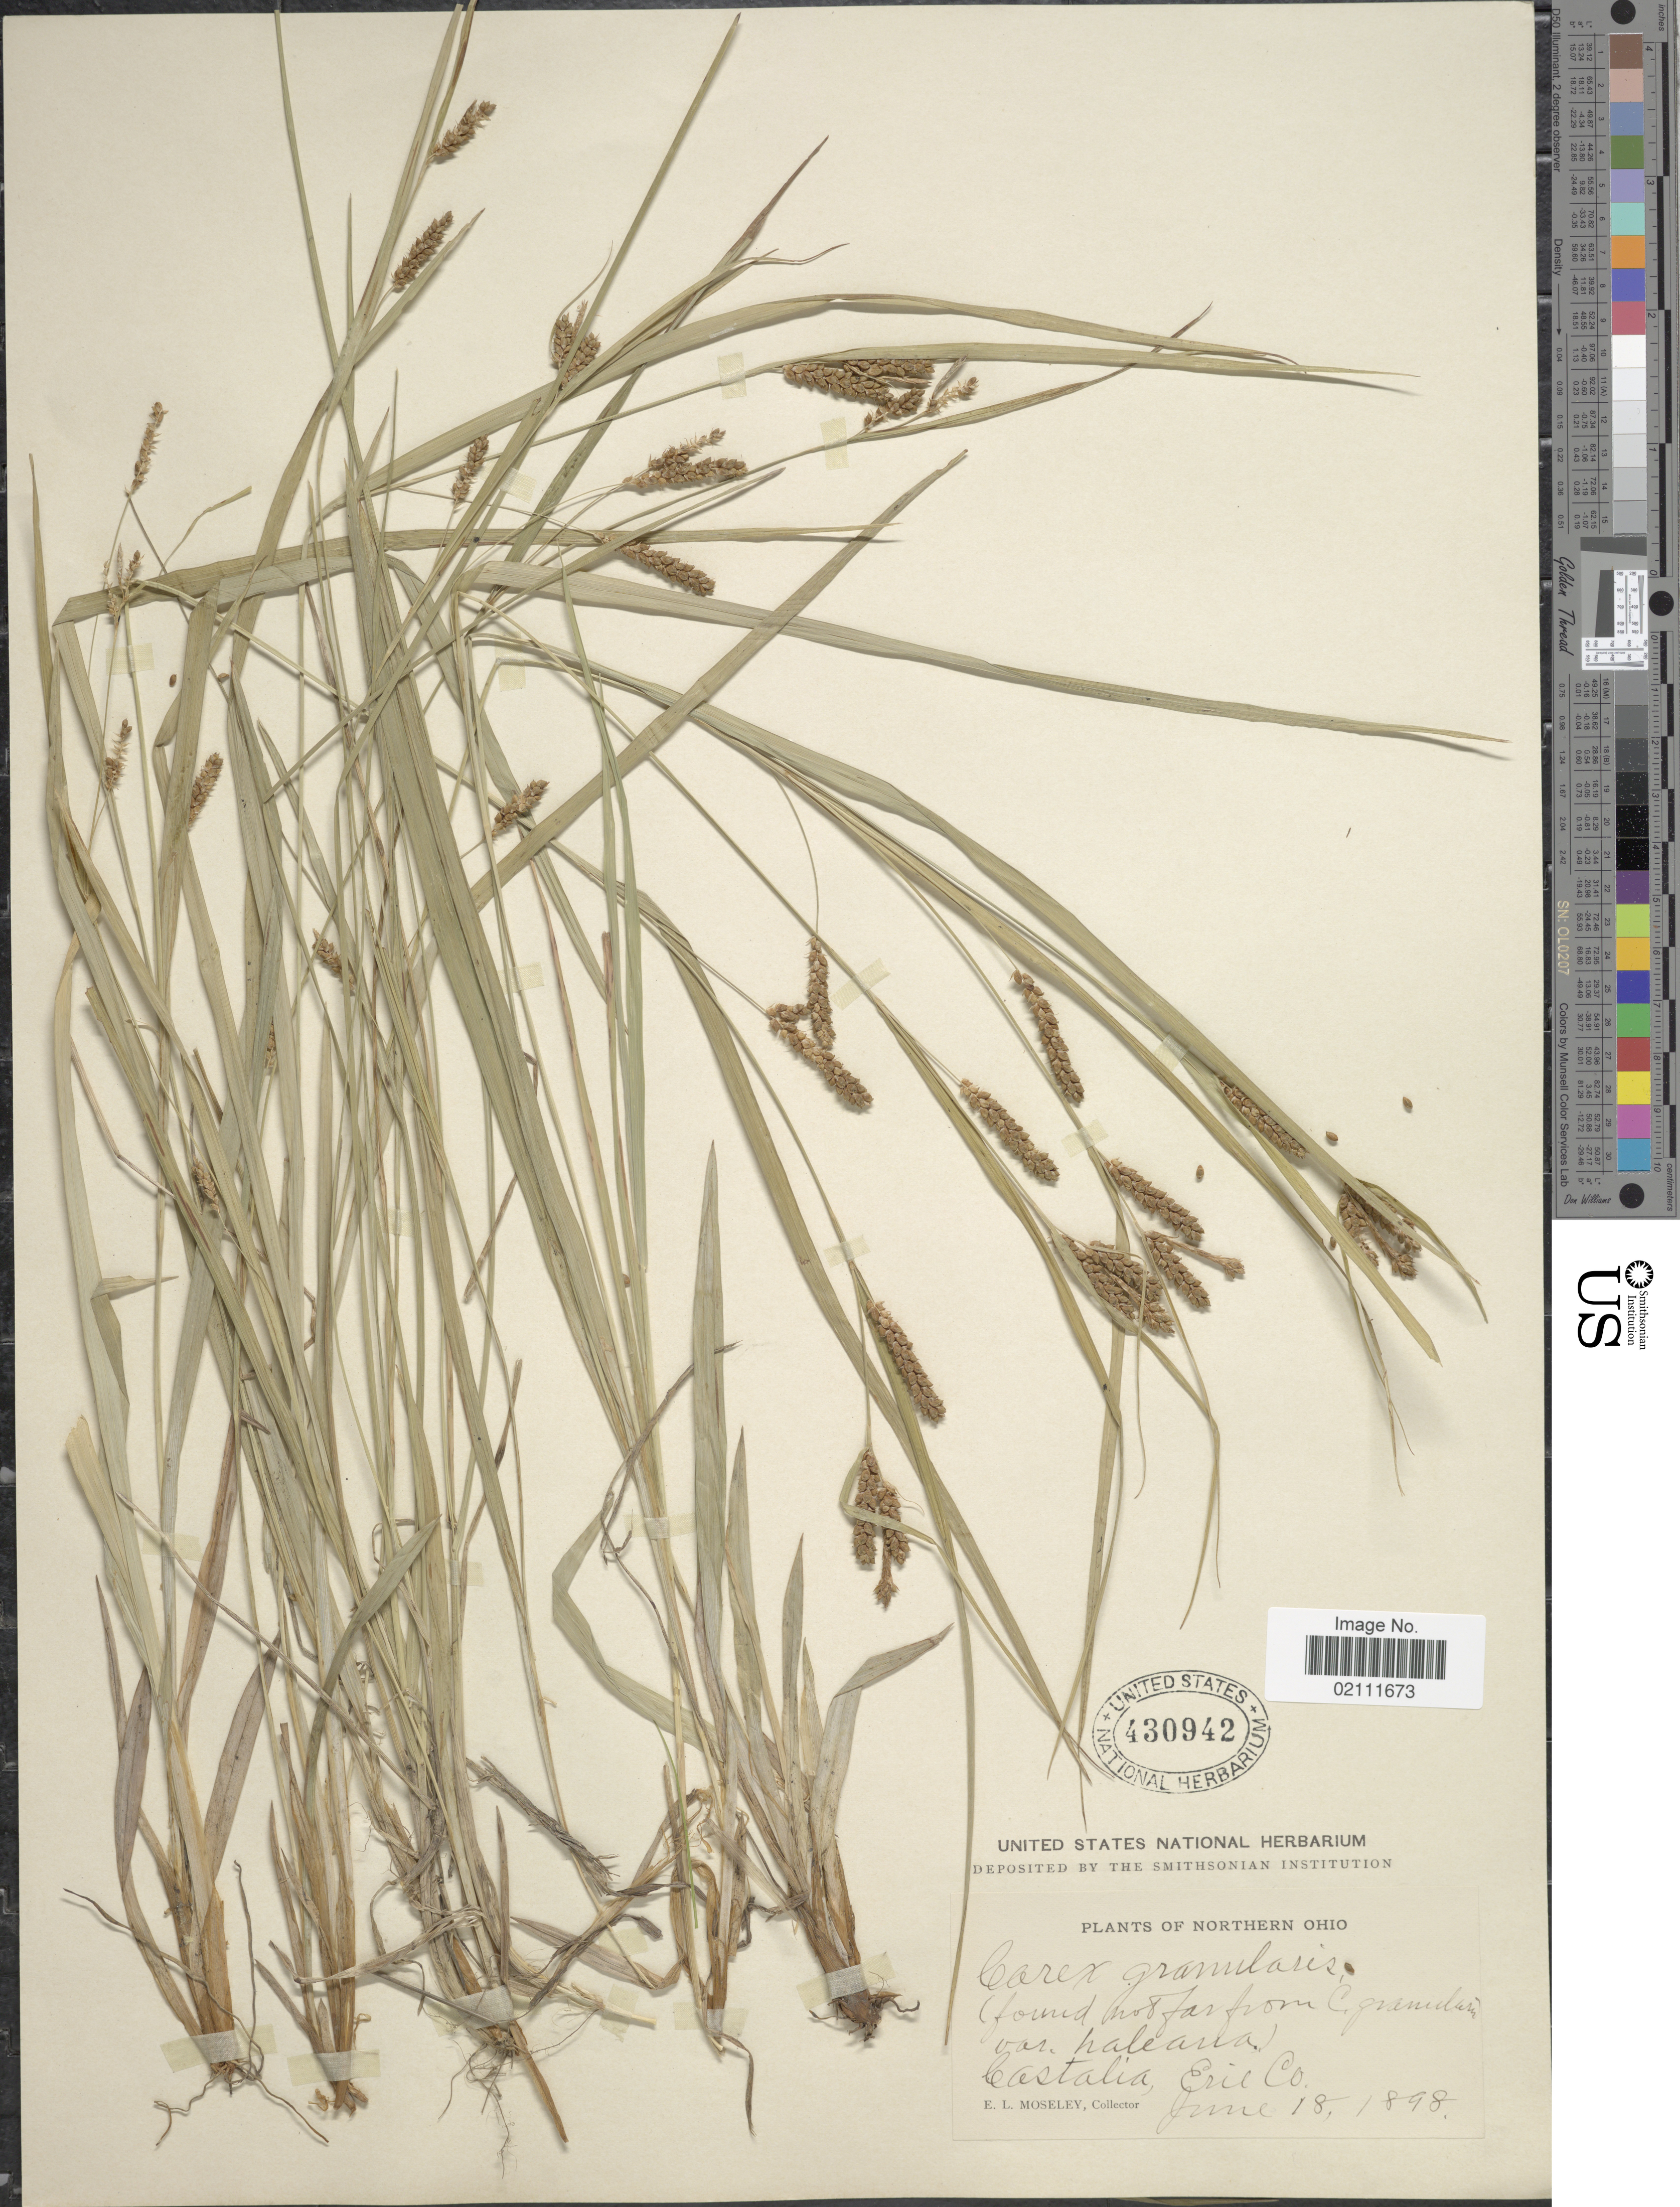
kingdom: Plantae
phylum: Tracheophyta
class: Liliopsida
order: Poales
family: Cyperaceae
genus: Carex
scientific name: Carex granularis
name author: Muhl. ex Willd.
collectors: E. Moseley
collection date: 1898-06-18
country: United States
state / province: Ohio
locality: Northern Ohio, Castalia, Erie Co.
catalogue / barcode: US 430942